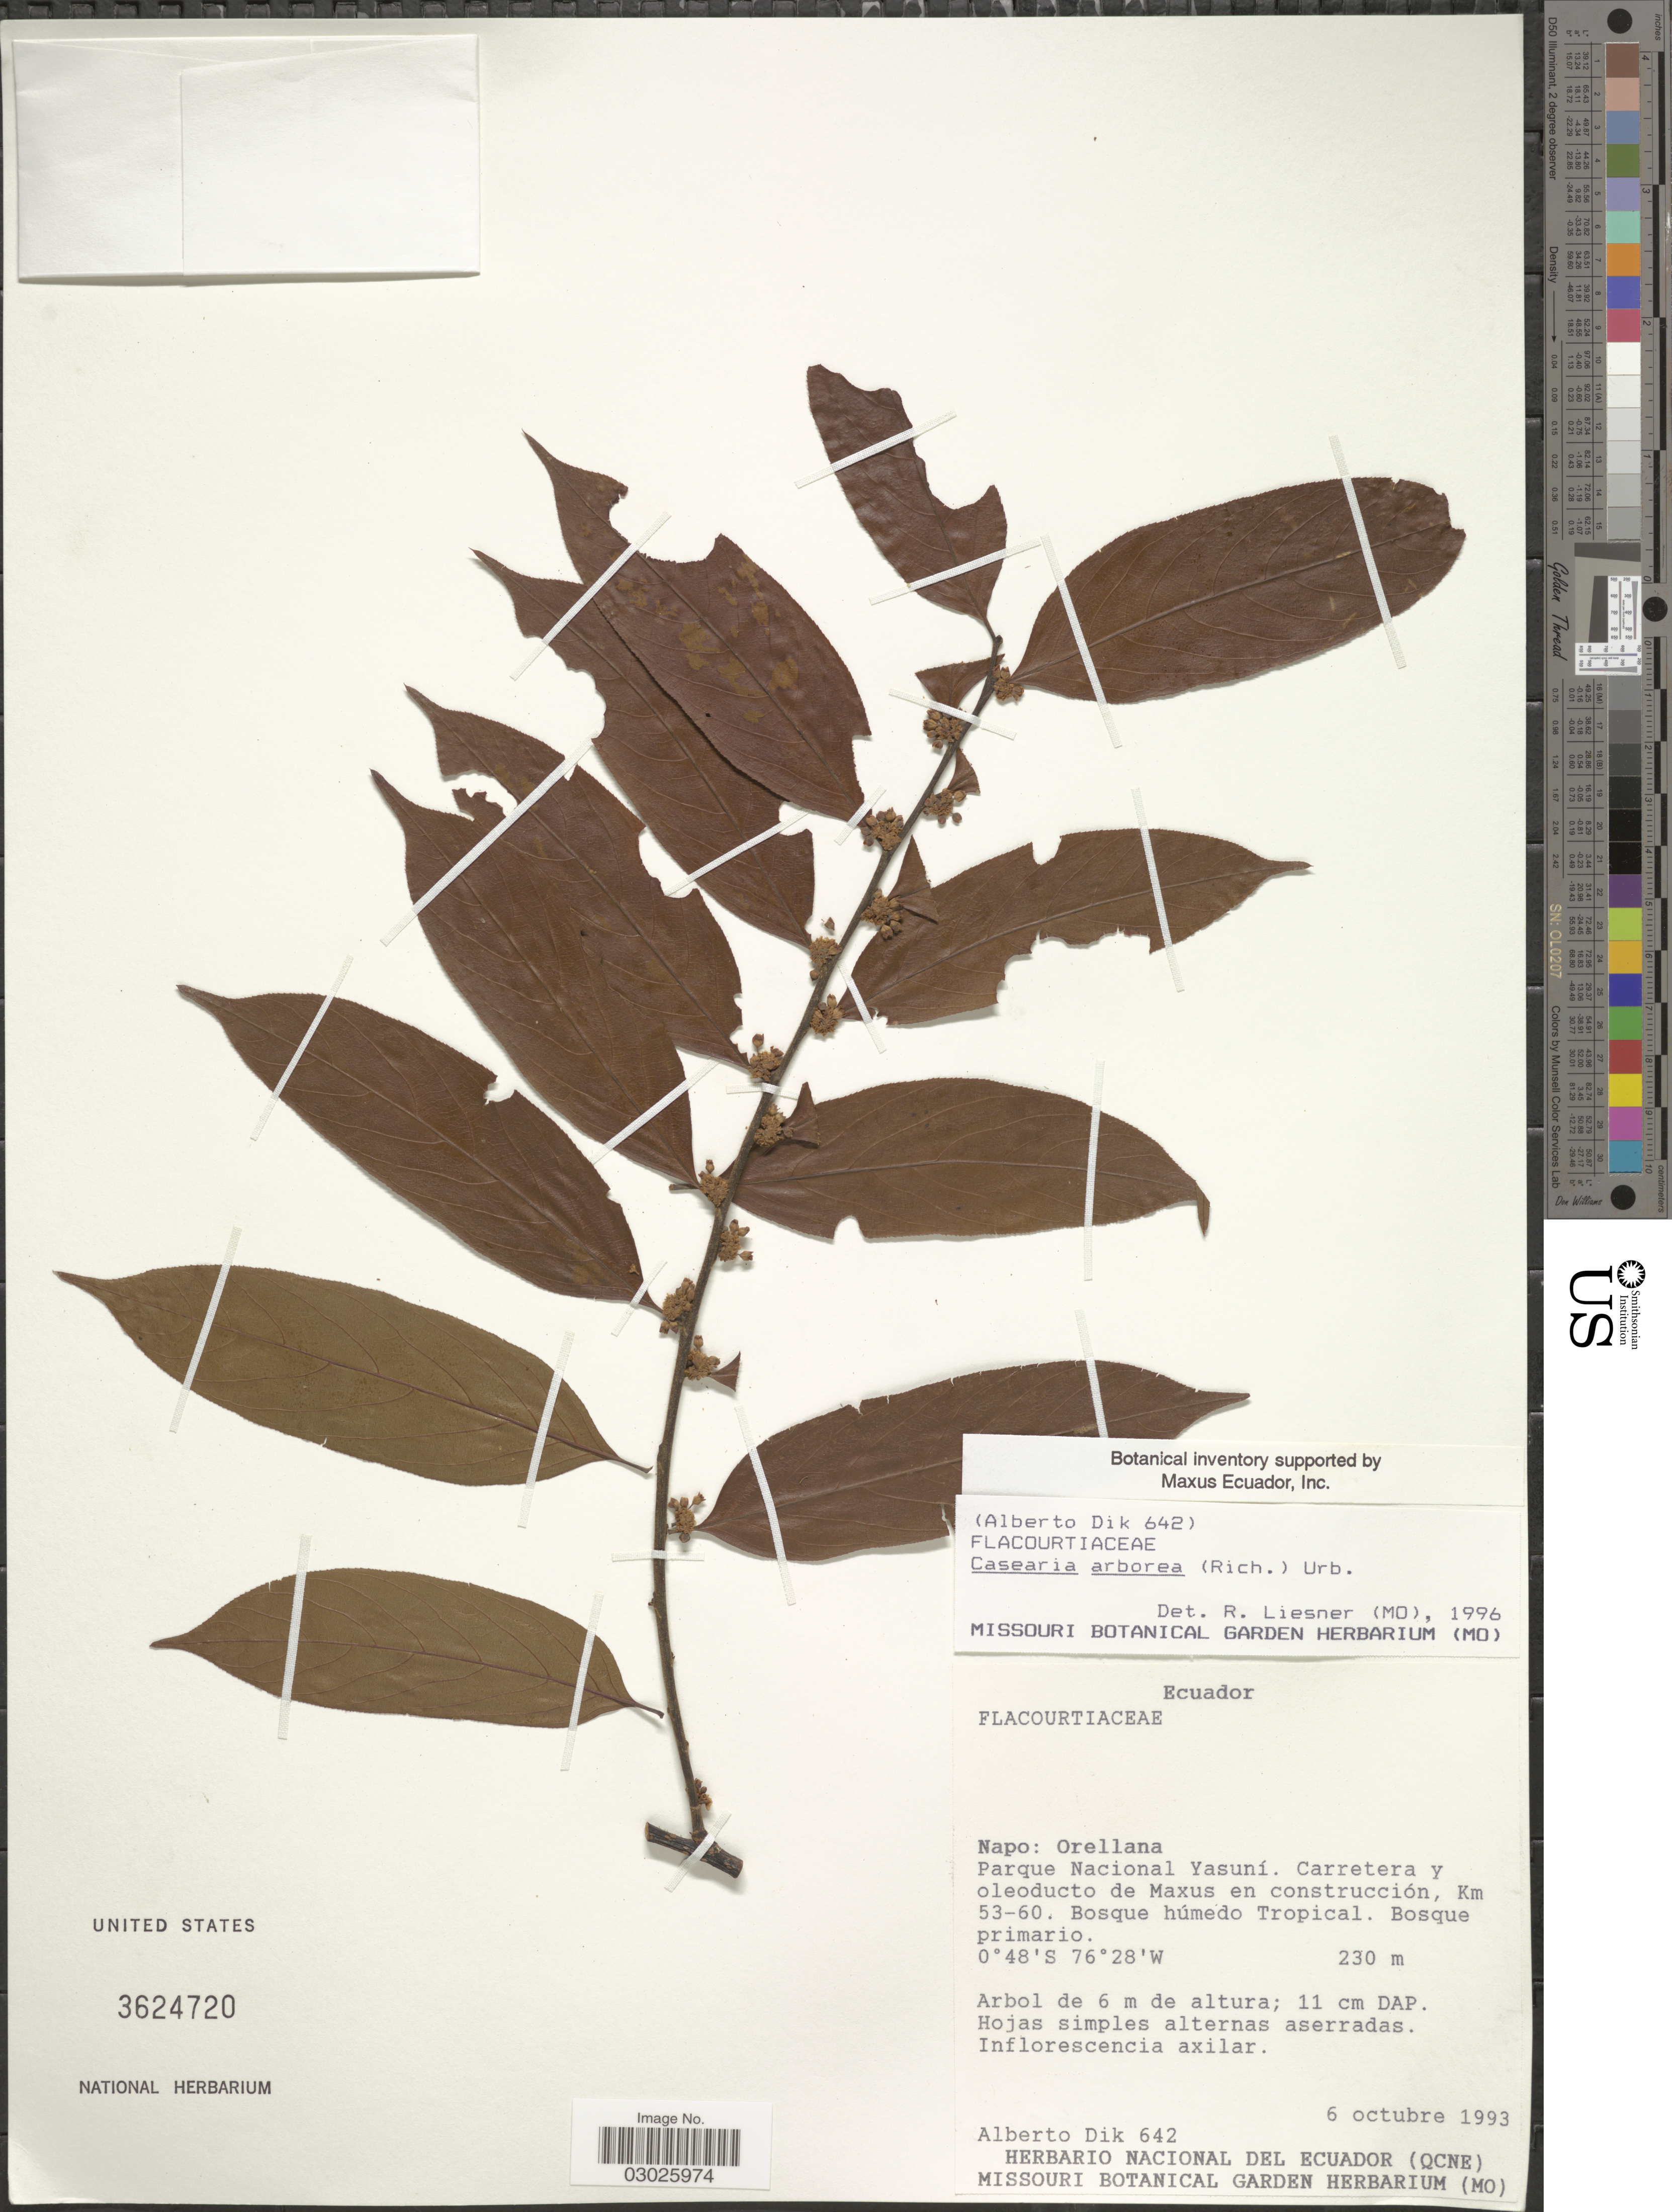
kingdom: Plantae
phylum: Tracheophyta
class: Magnoliopsida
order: Malpighiales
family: Salicaceae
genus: Casearia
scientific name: Casearia arborea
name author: (Rich.) Urb.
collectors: A. Dik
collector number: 642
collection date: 1993-10-06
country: Ecuador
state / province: Napo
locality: Orellana. Parque Nacional Yasuní. Carretera y oleoducto de Maxus en construcción, Km 53-60.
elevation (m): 230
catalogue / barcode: US 3624720